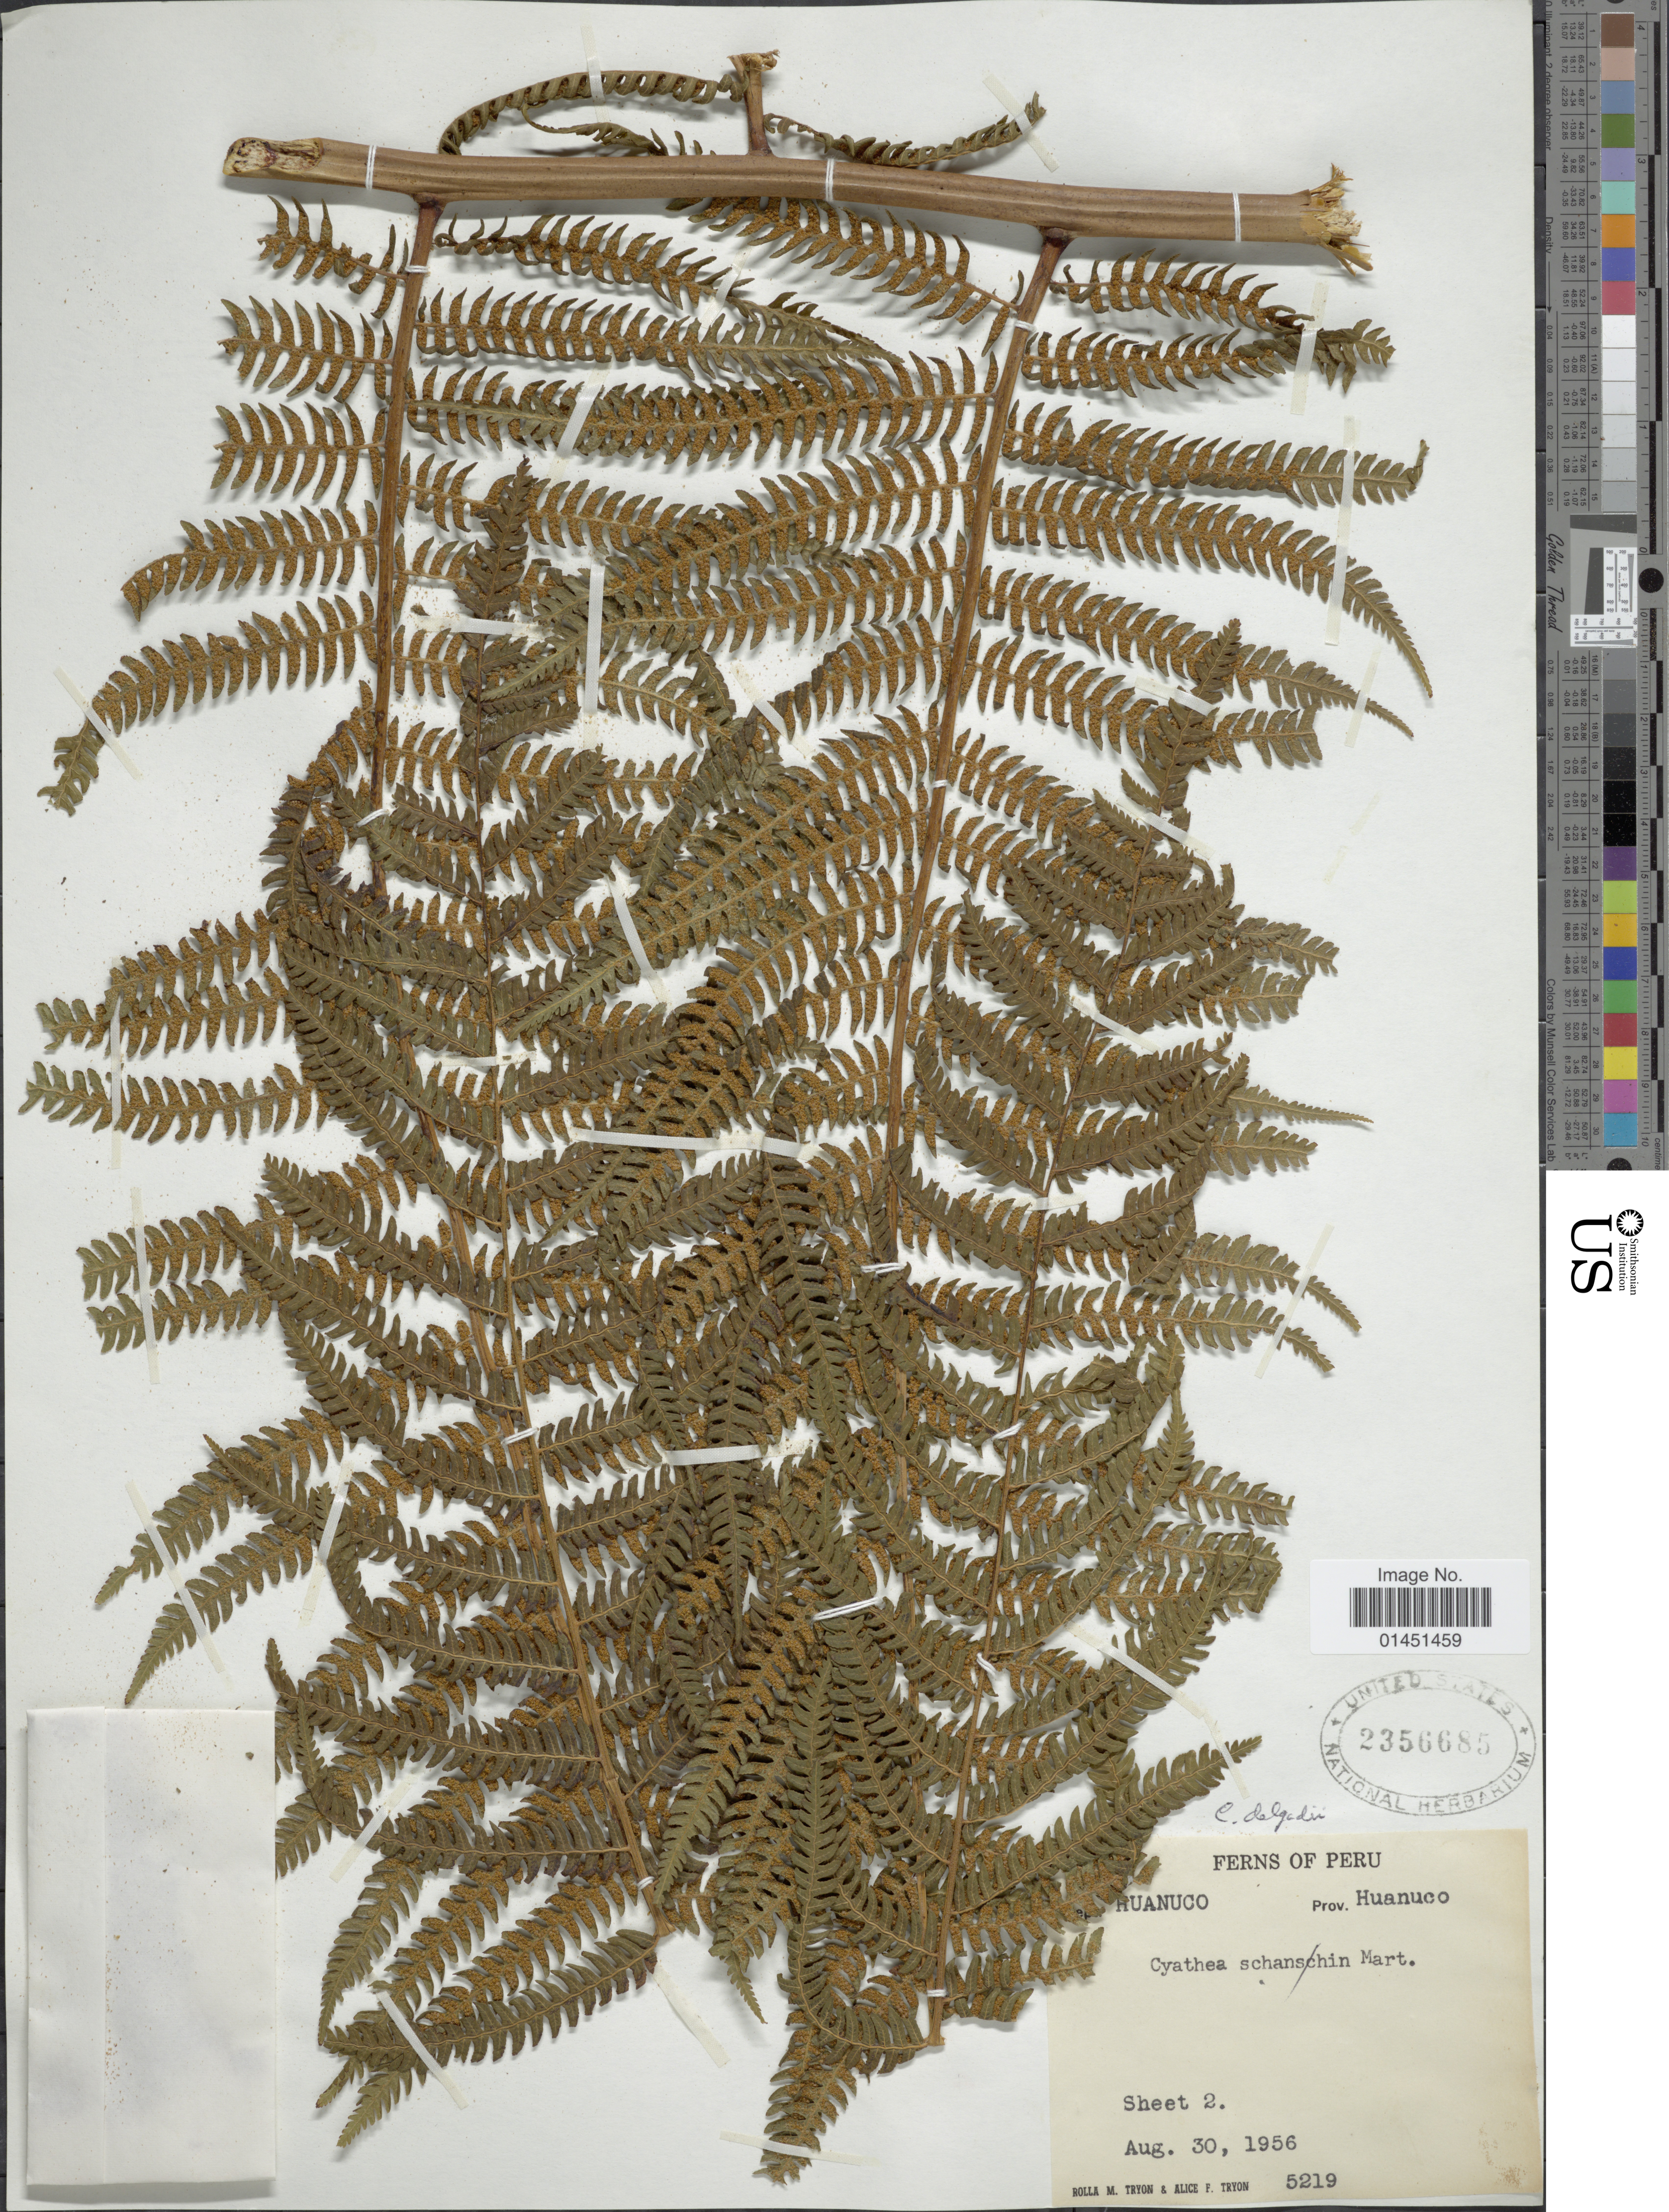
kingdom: Plantae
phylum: Tracheophyta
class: Polypodiopsida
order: Cyatheales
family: Cyatheaceae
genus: Cyathea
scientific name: Cyathea delgadii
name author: Pohl ex Sternb.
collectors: R. M. Tryon & A. F. Tryon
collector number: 5219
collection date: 1956-08-30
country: Peru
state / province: Huánuco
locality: Prov. Huanuco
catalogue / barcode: US 2356685